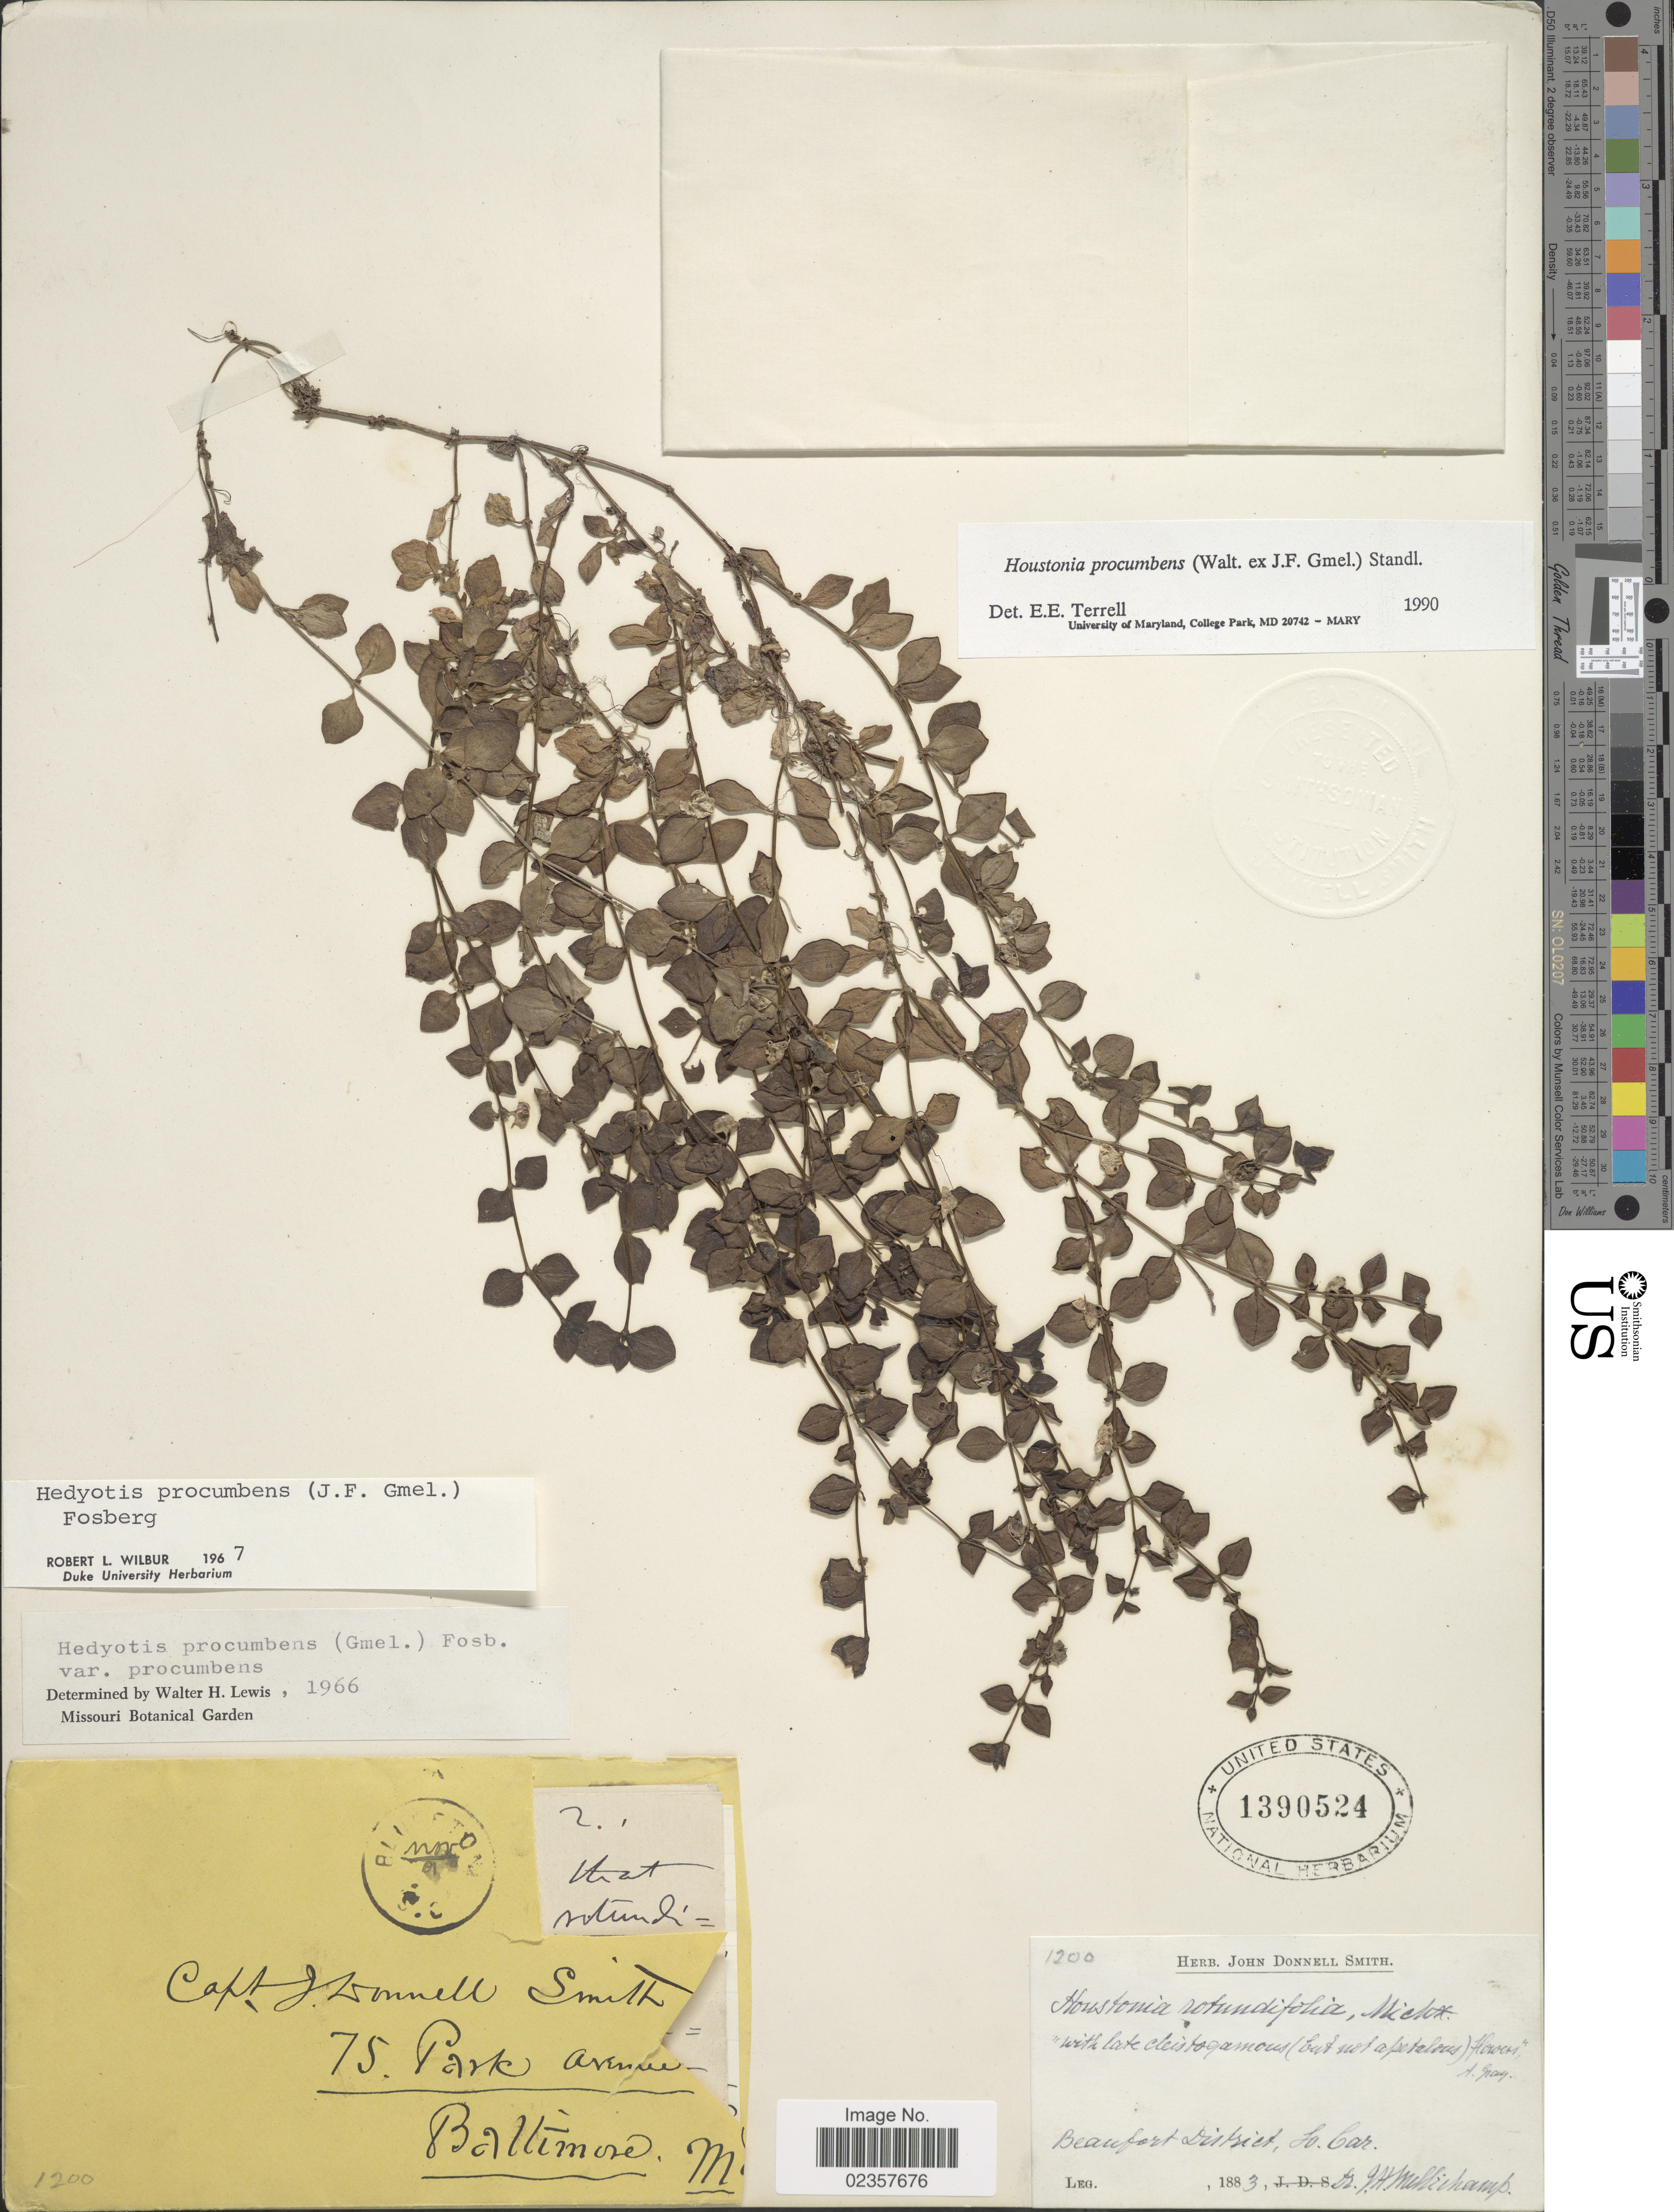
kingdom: Plantae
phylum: Tracheophyta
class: Magnoliopsida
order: Gentianales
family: Rubiaceae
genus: Houstonia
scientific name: Houstonia procumbens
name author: (Walter ex J.F. Gmel.) Standl.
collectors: J. H. Mellichamp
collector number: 1200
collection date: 1883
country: United States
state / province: South Carolina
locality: Beaufort District, So. Car.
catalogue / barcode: US 1390524